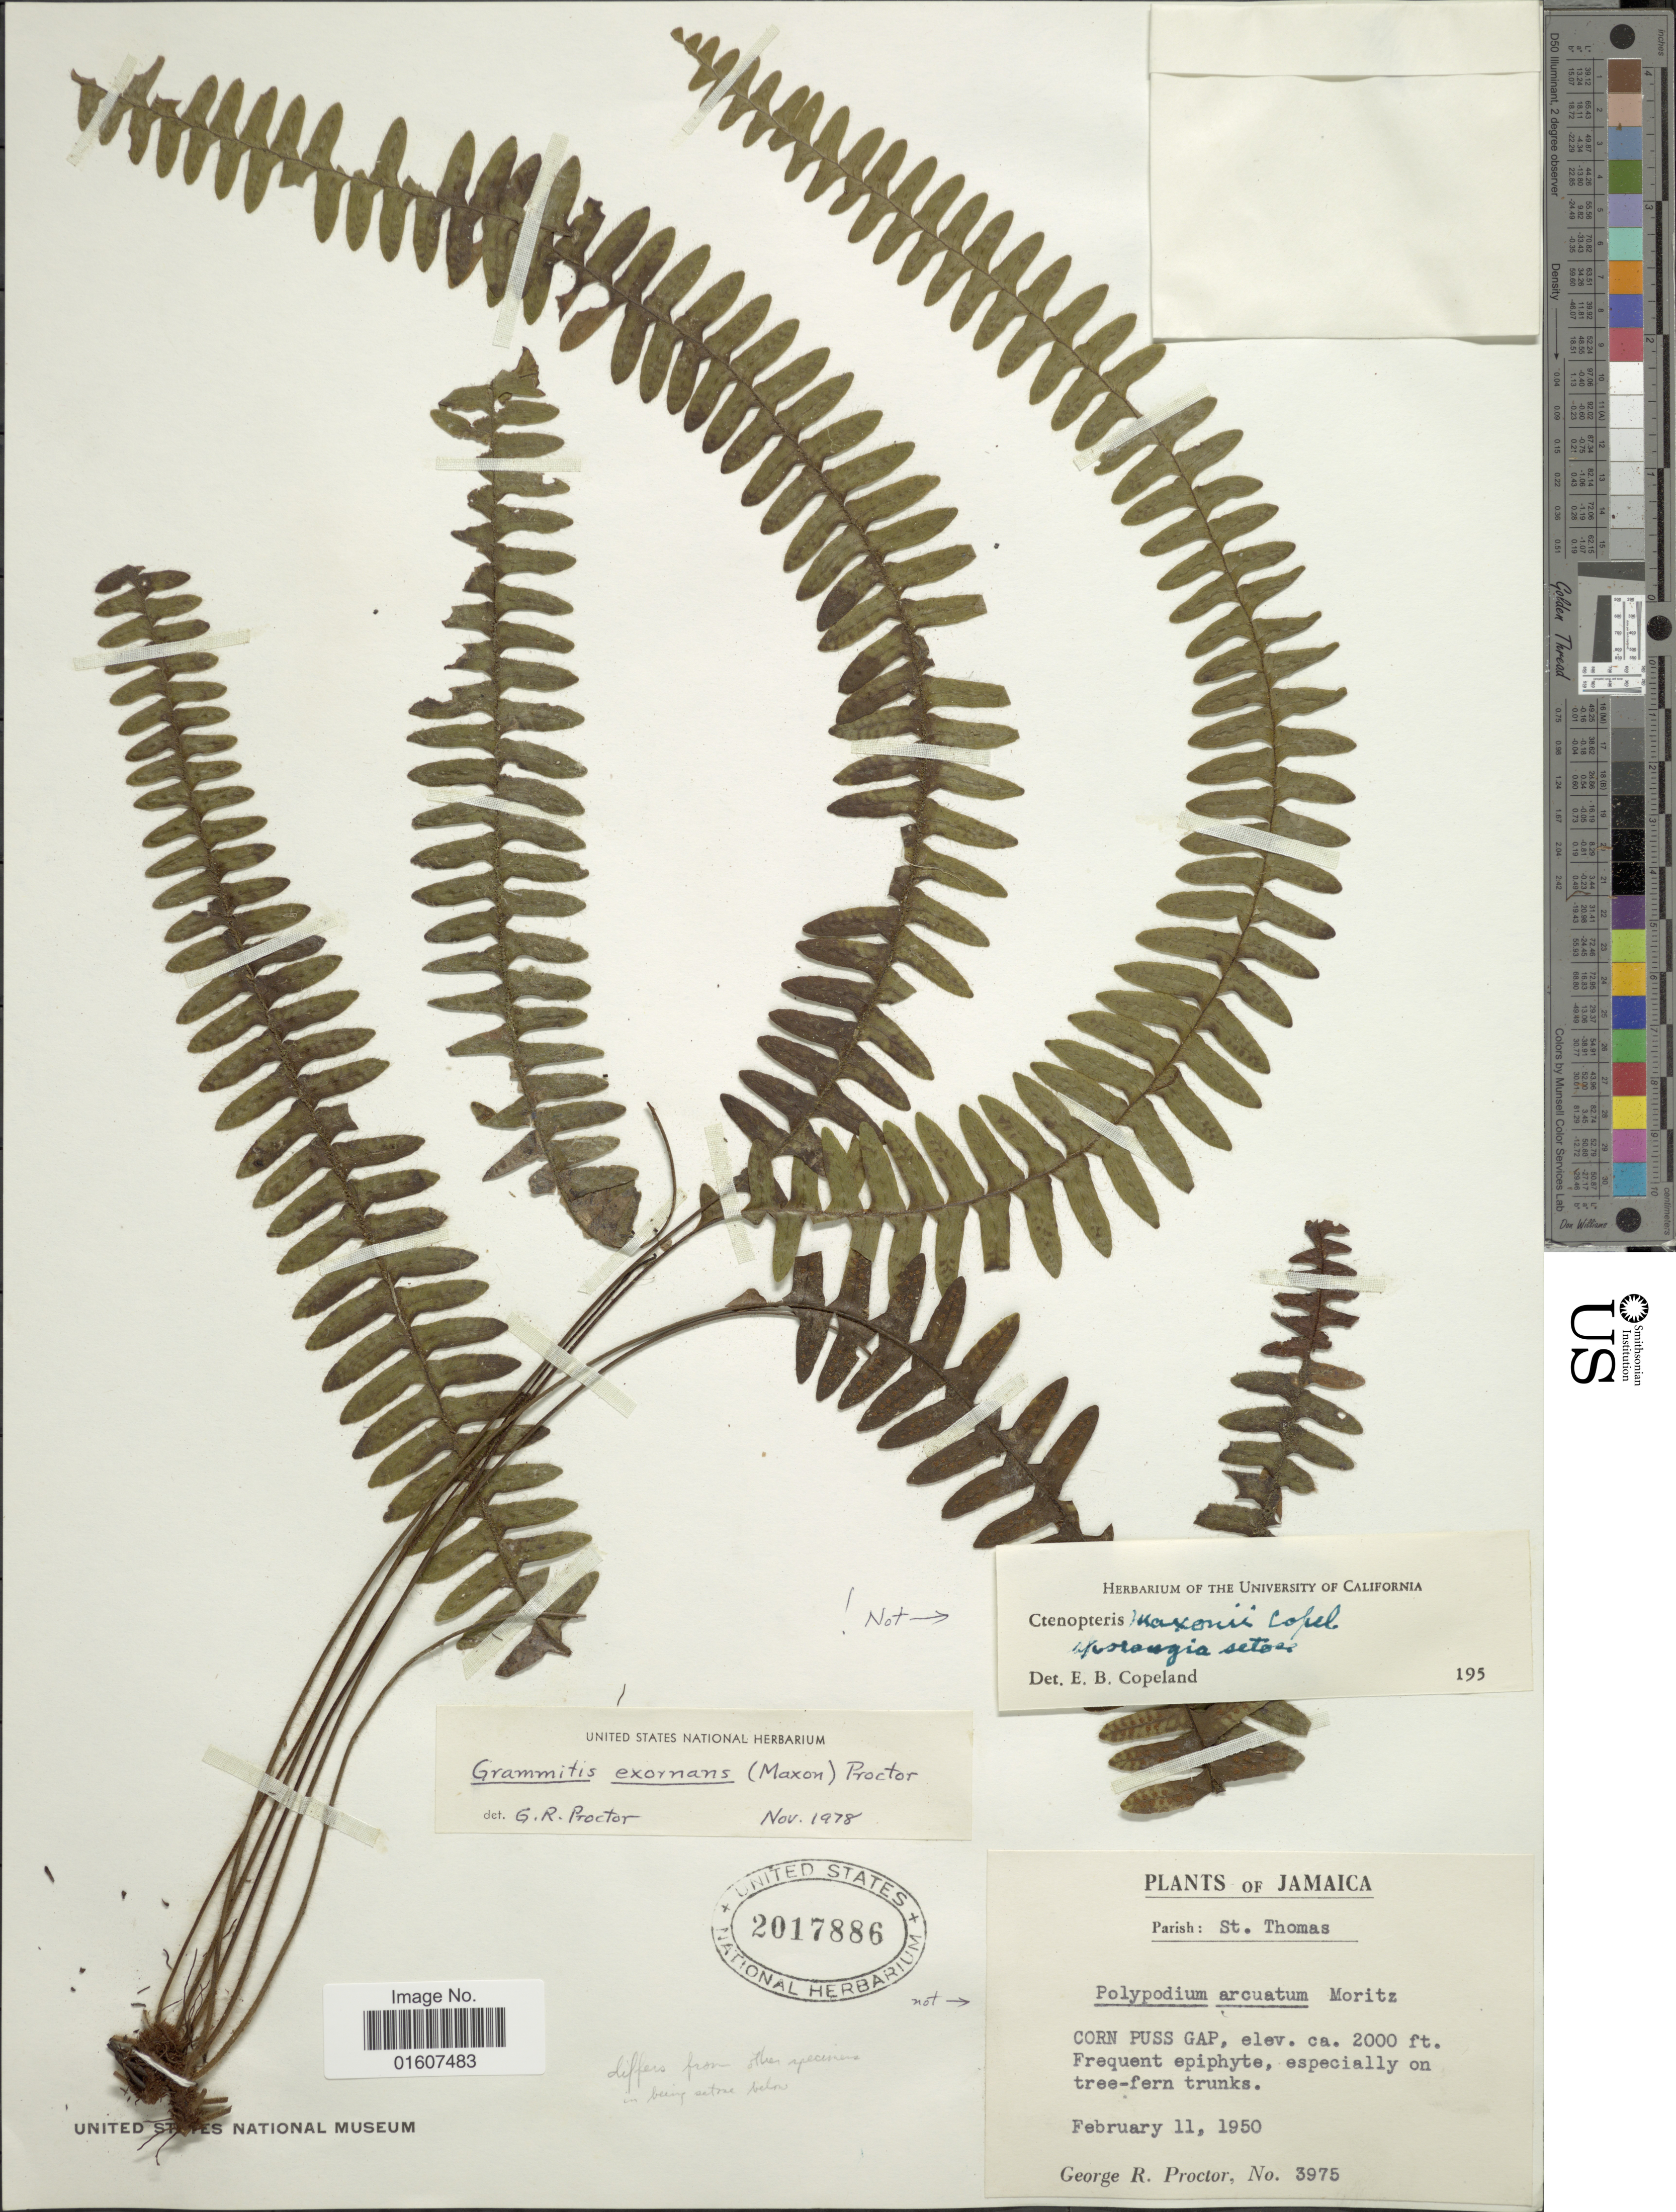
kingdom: Plantae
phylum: Tracheophyta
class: Polypodiopsida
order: Polypodiales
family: Polypodiaceae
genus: Terpsichore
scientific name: Terpsichore exornans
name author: (Maxon) A.R. Sm.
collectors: G. R. Proctor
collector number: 3975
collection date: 1950-02-11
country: Jamaica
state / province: Saint Thomas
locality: Parish: St Thomas, Corn Puss Gap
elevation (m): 610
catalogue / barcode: US 2017886